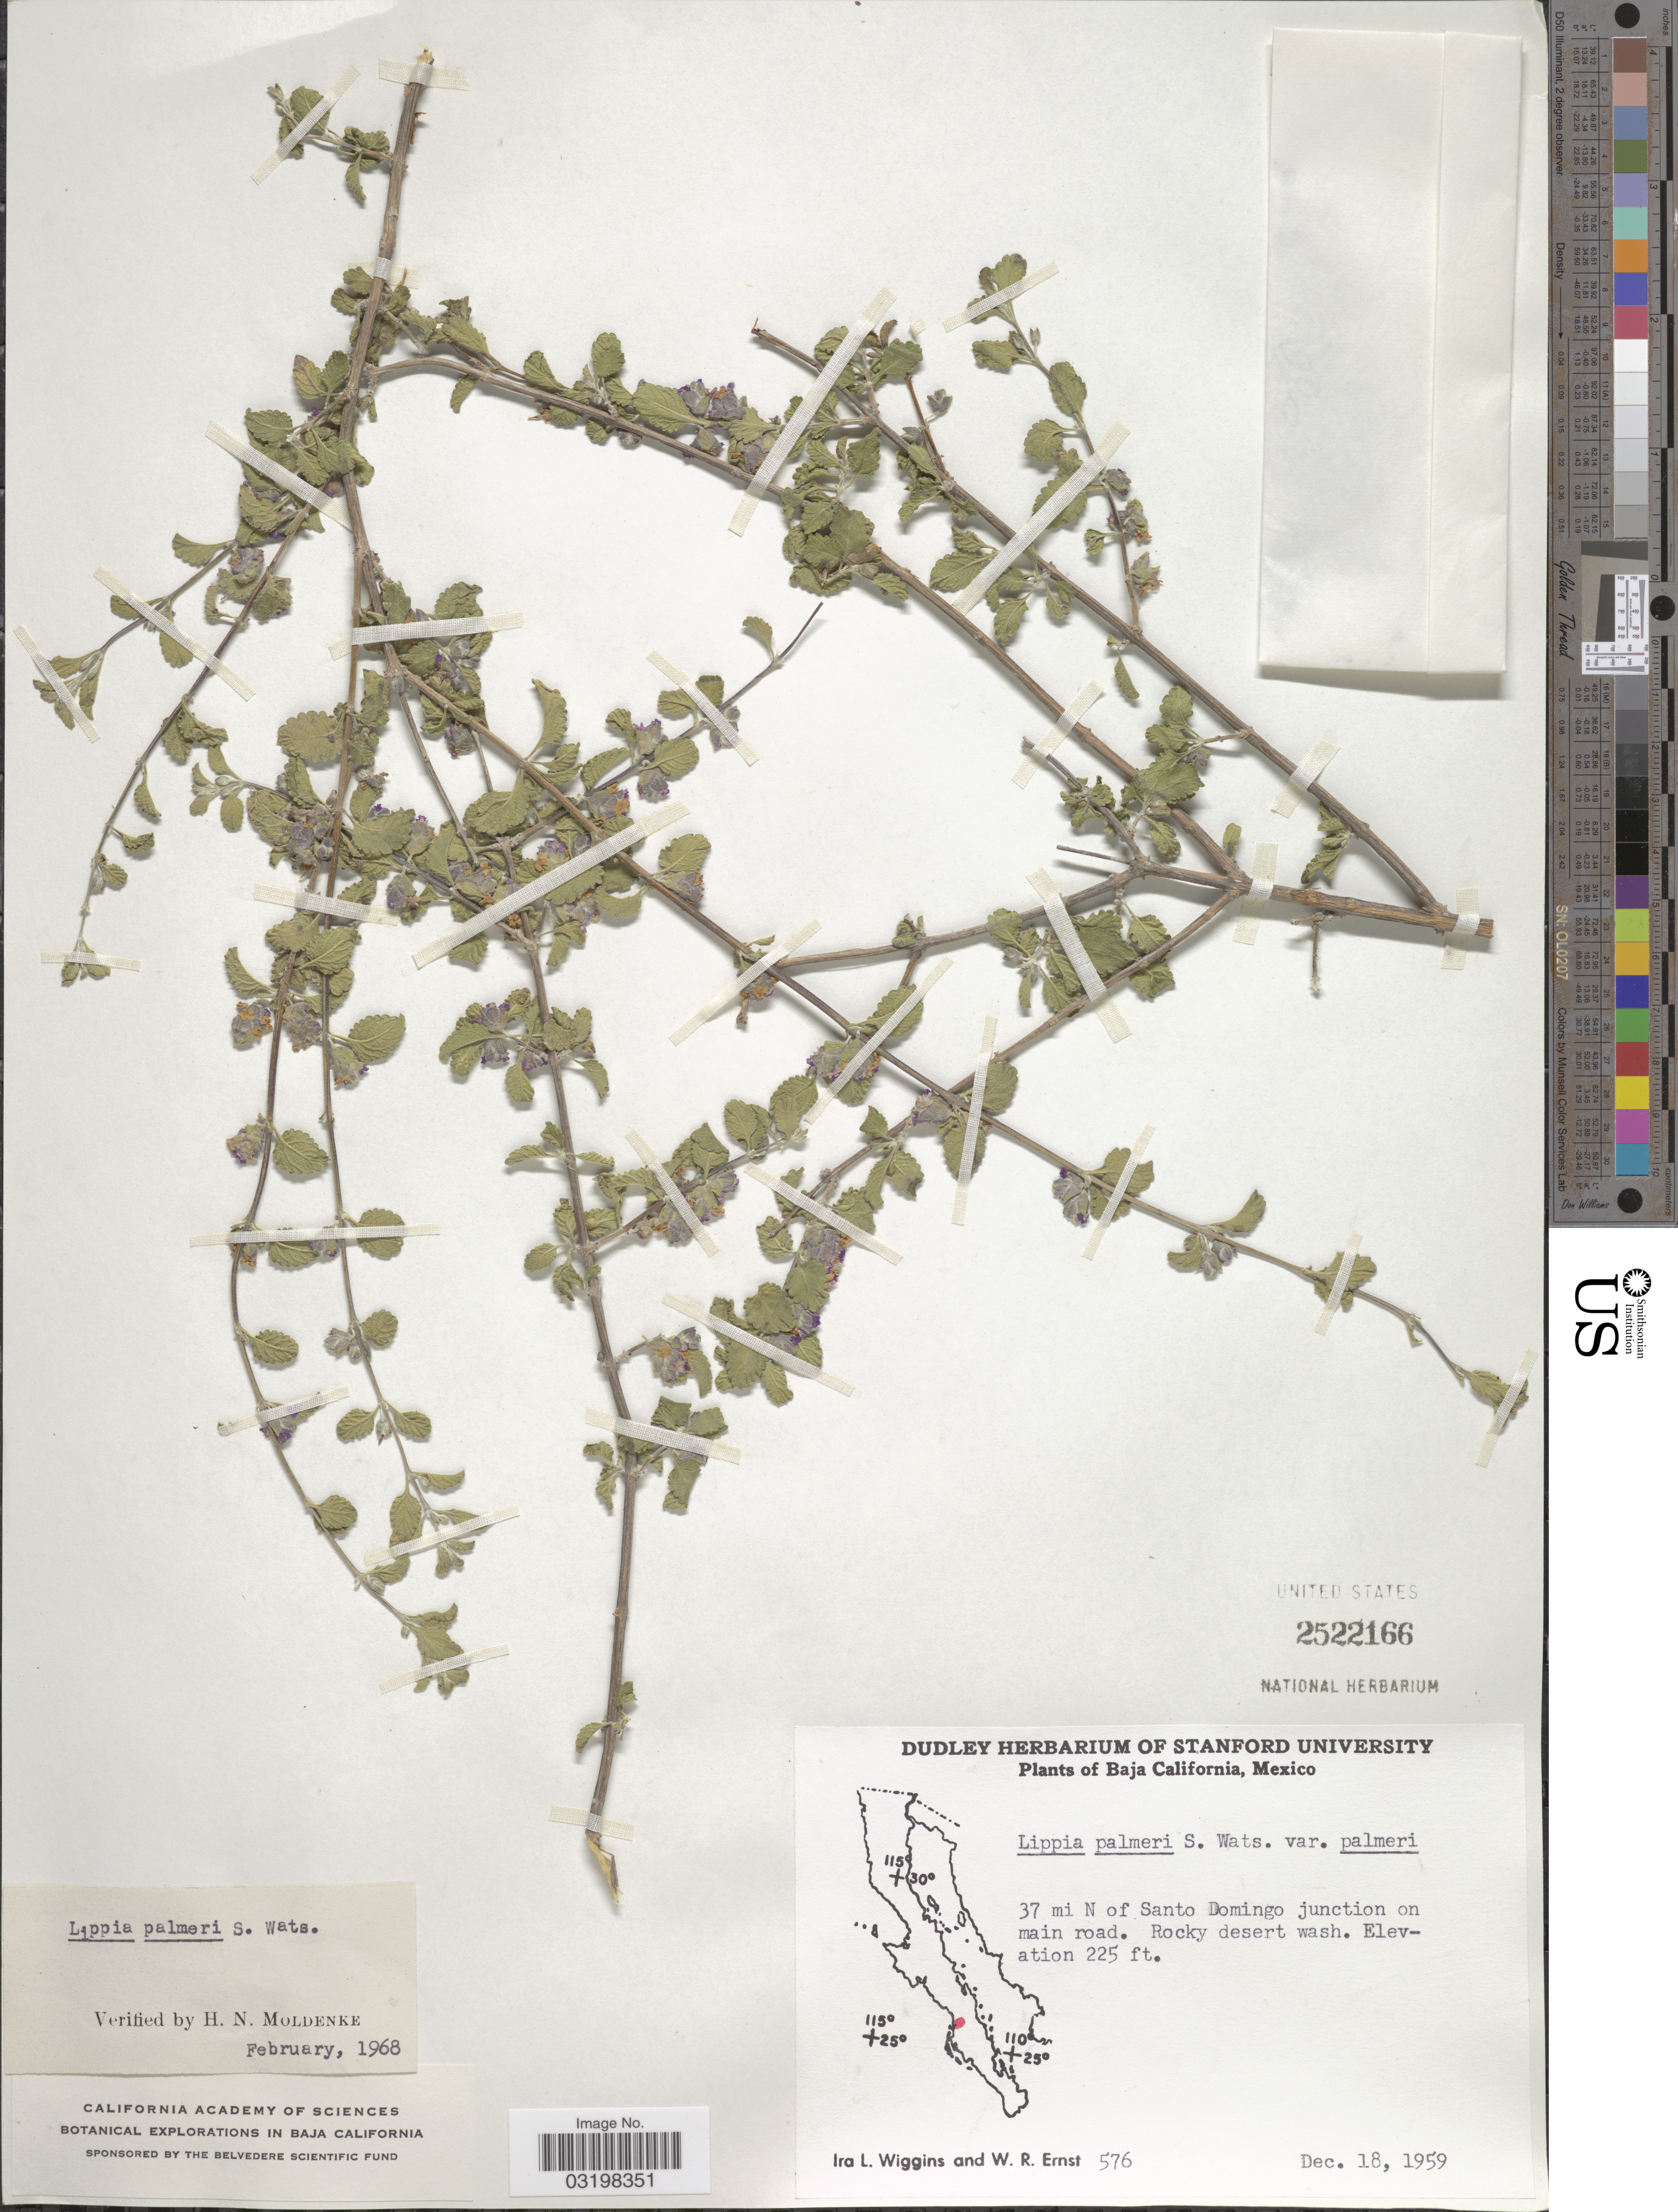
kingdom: Plantae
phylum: Tracheophyta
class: Magnoliopsida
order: Lamiales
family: Verbenaceae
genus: Lippia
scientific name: Lippia palmeri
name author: S. Watson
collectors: I. L. Wiggins & W. R. Ernst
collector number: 576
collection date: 1959-12-18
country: Mexico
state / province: Baja California Sur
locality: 37 mi N of Santo Domingo junction on main road. Rocky desert wash.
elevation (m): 69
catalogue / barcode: US 2522166